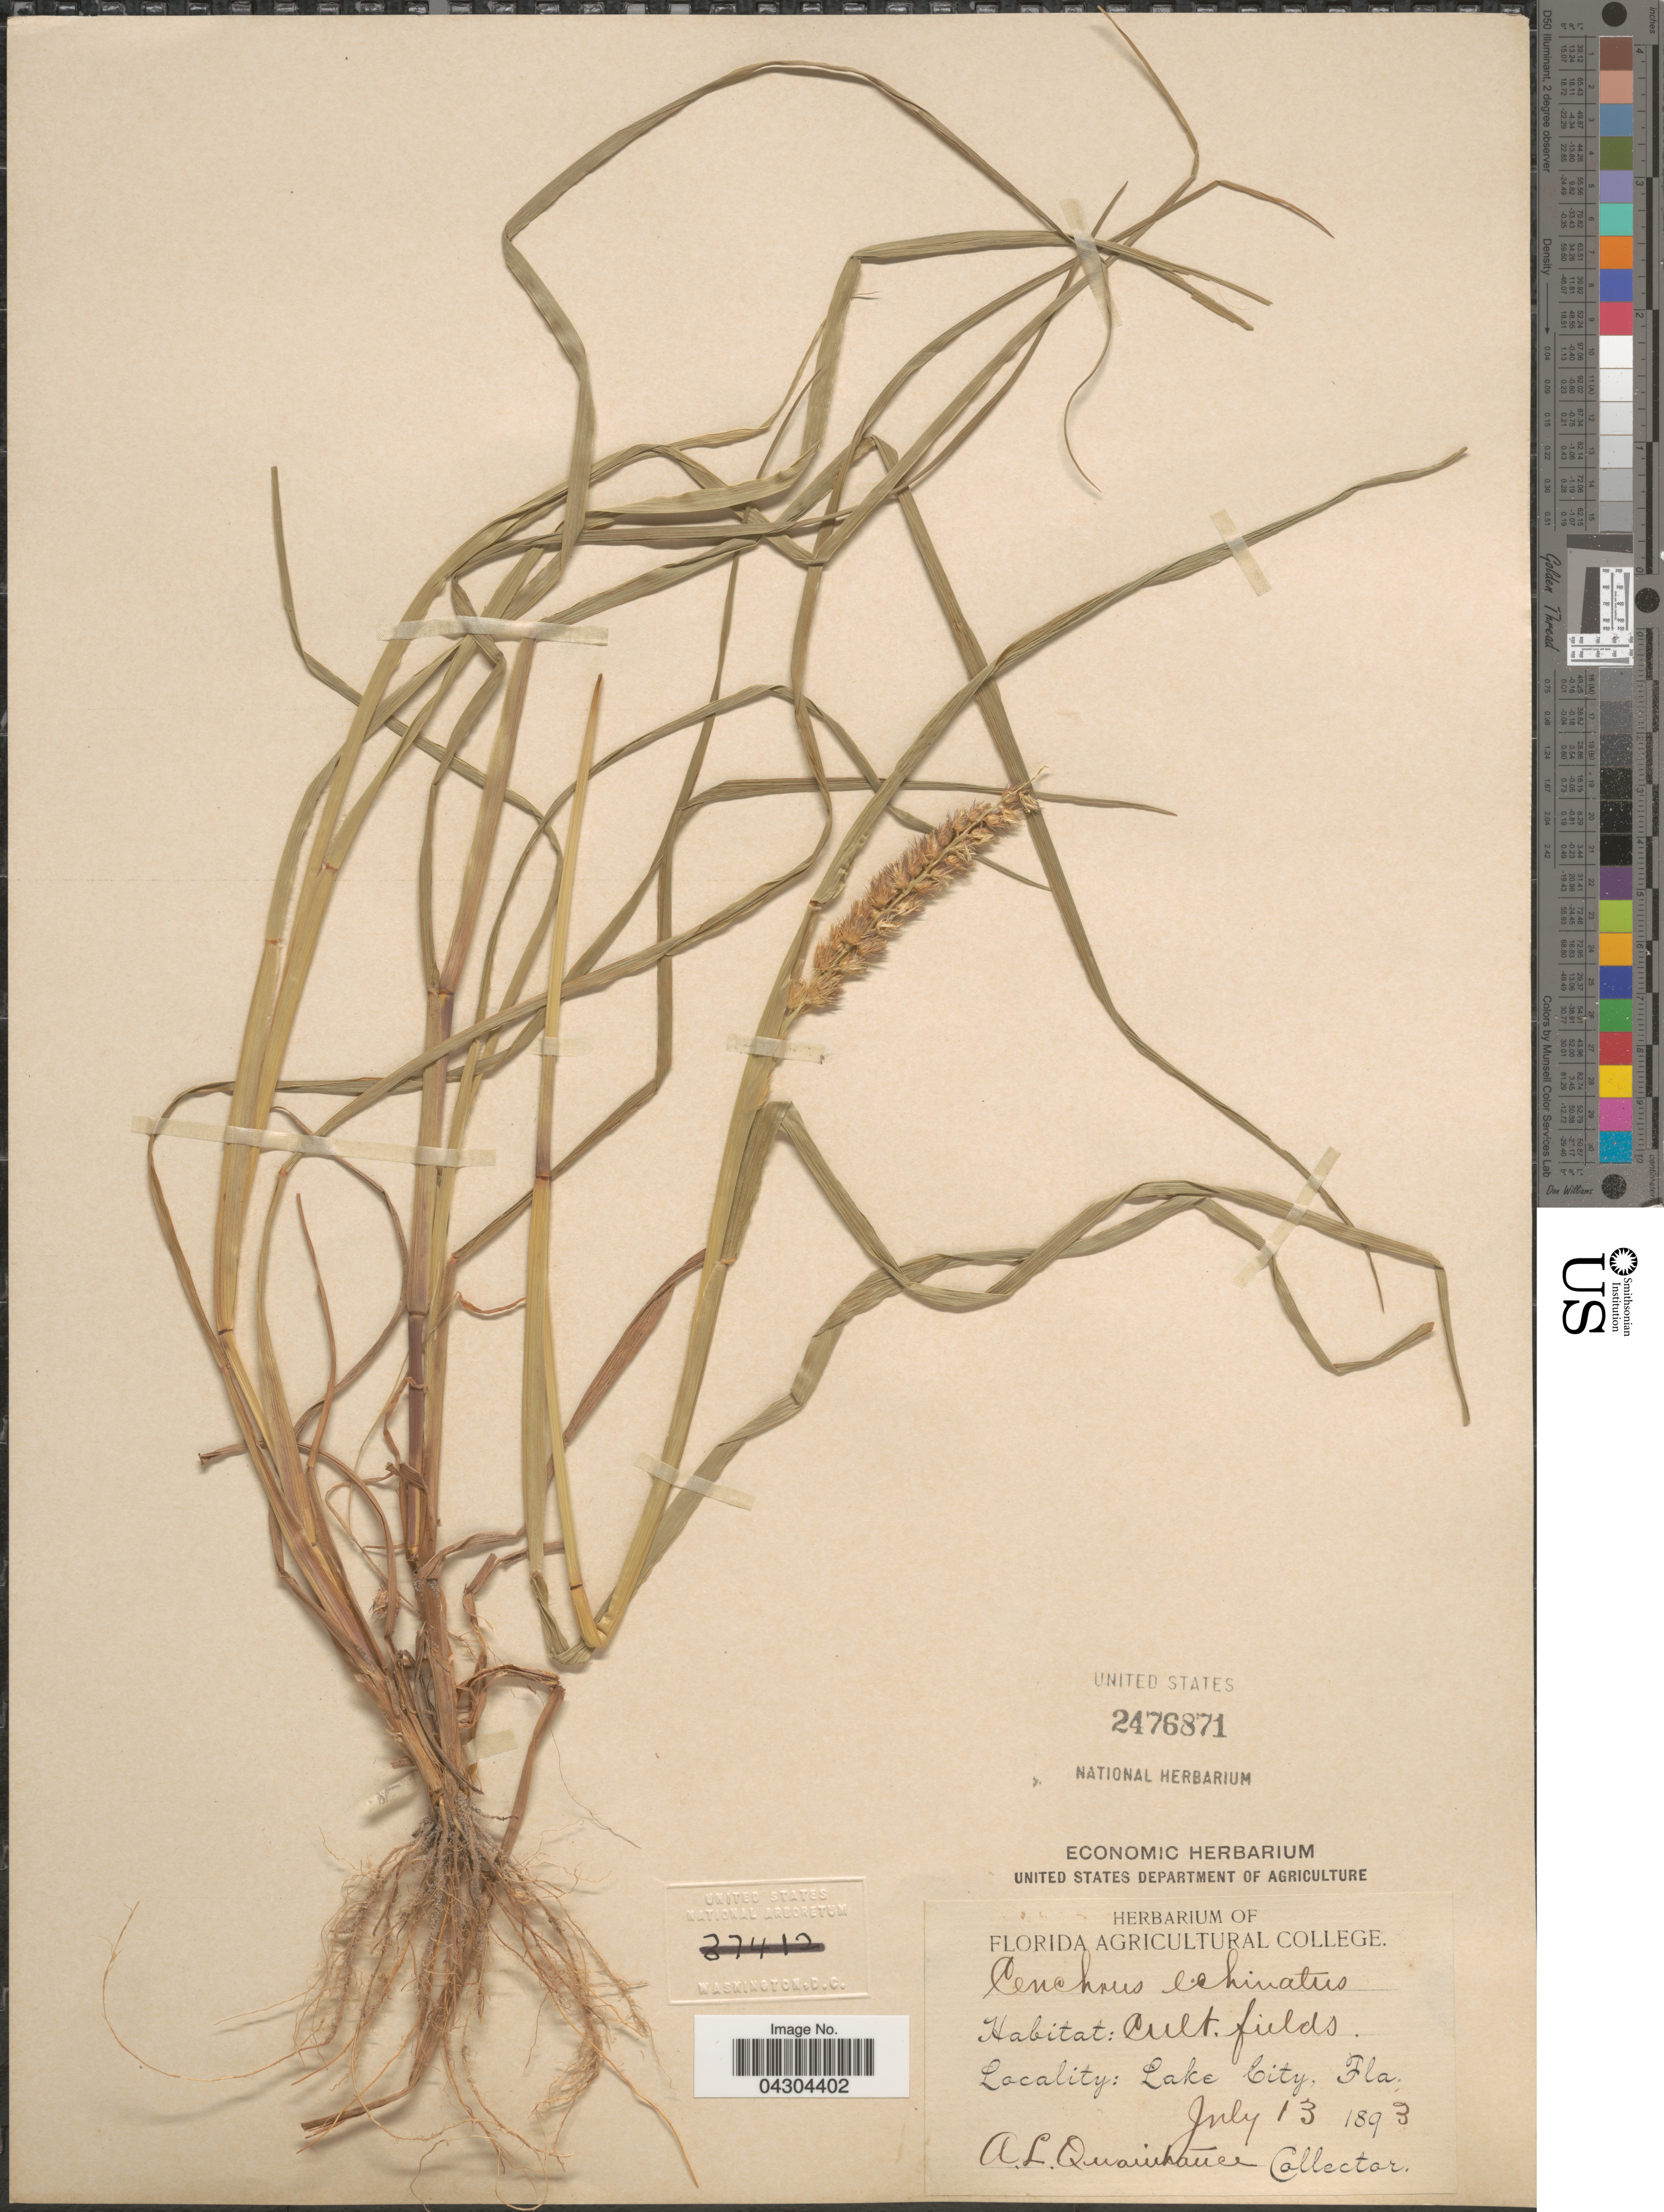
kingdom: Plantae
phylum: Tracheophyta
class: Liliopsida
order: Poales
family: Poaceae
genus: Cenchrus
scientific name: Cenchrus echinatus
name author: L.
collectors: A. Quaintance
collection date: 1893-07-13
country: United States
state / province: Florida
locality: Cult. fields. Lake City.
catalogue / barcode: US 2476871